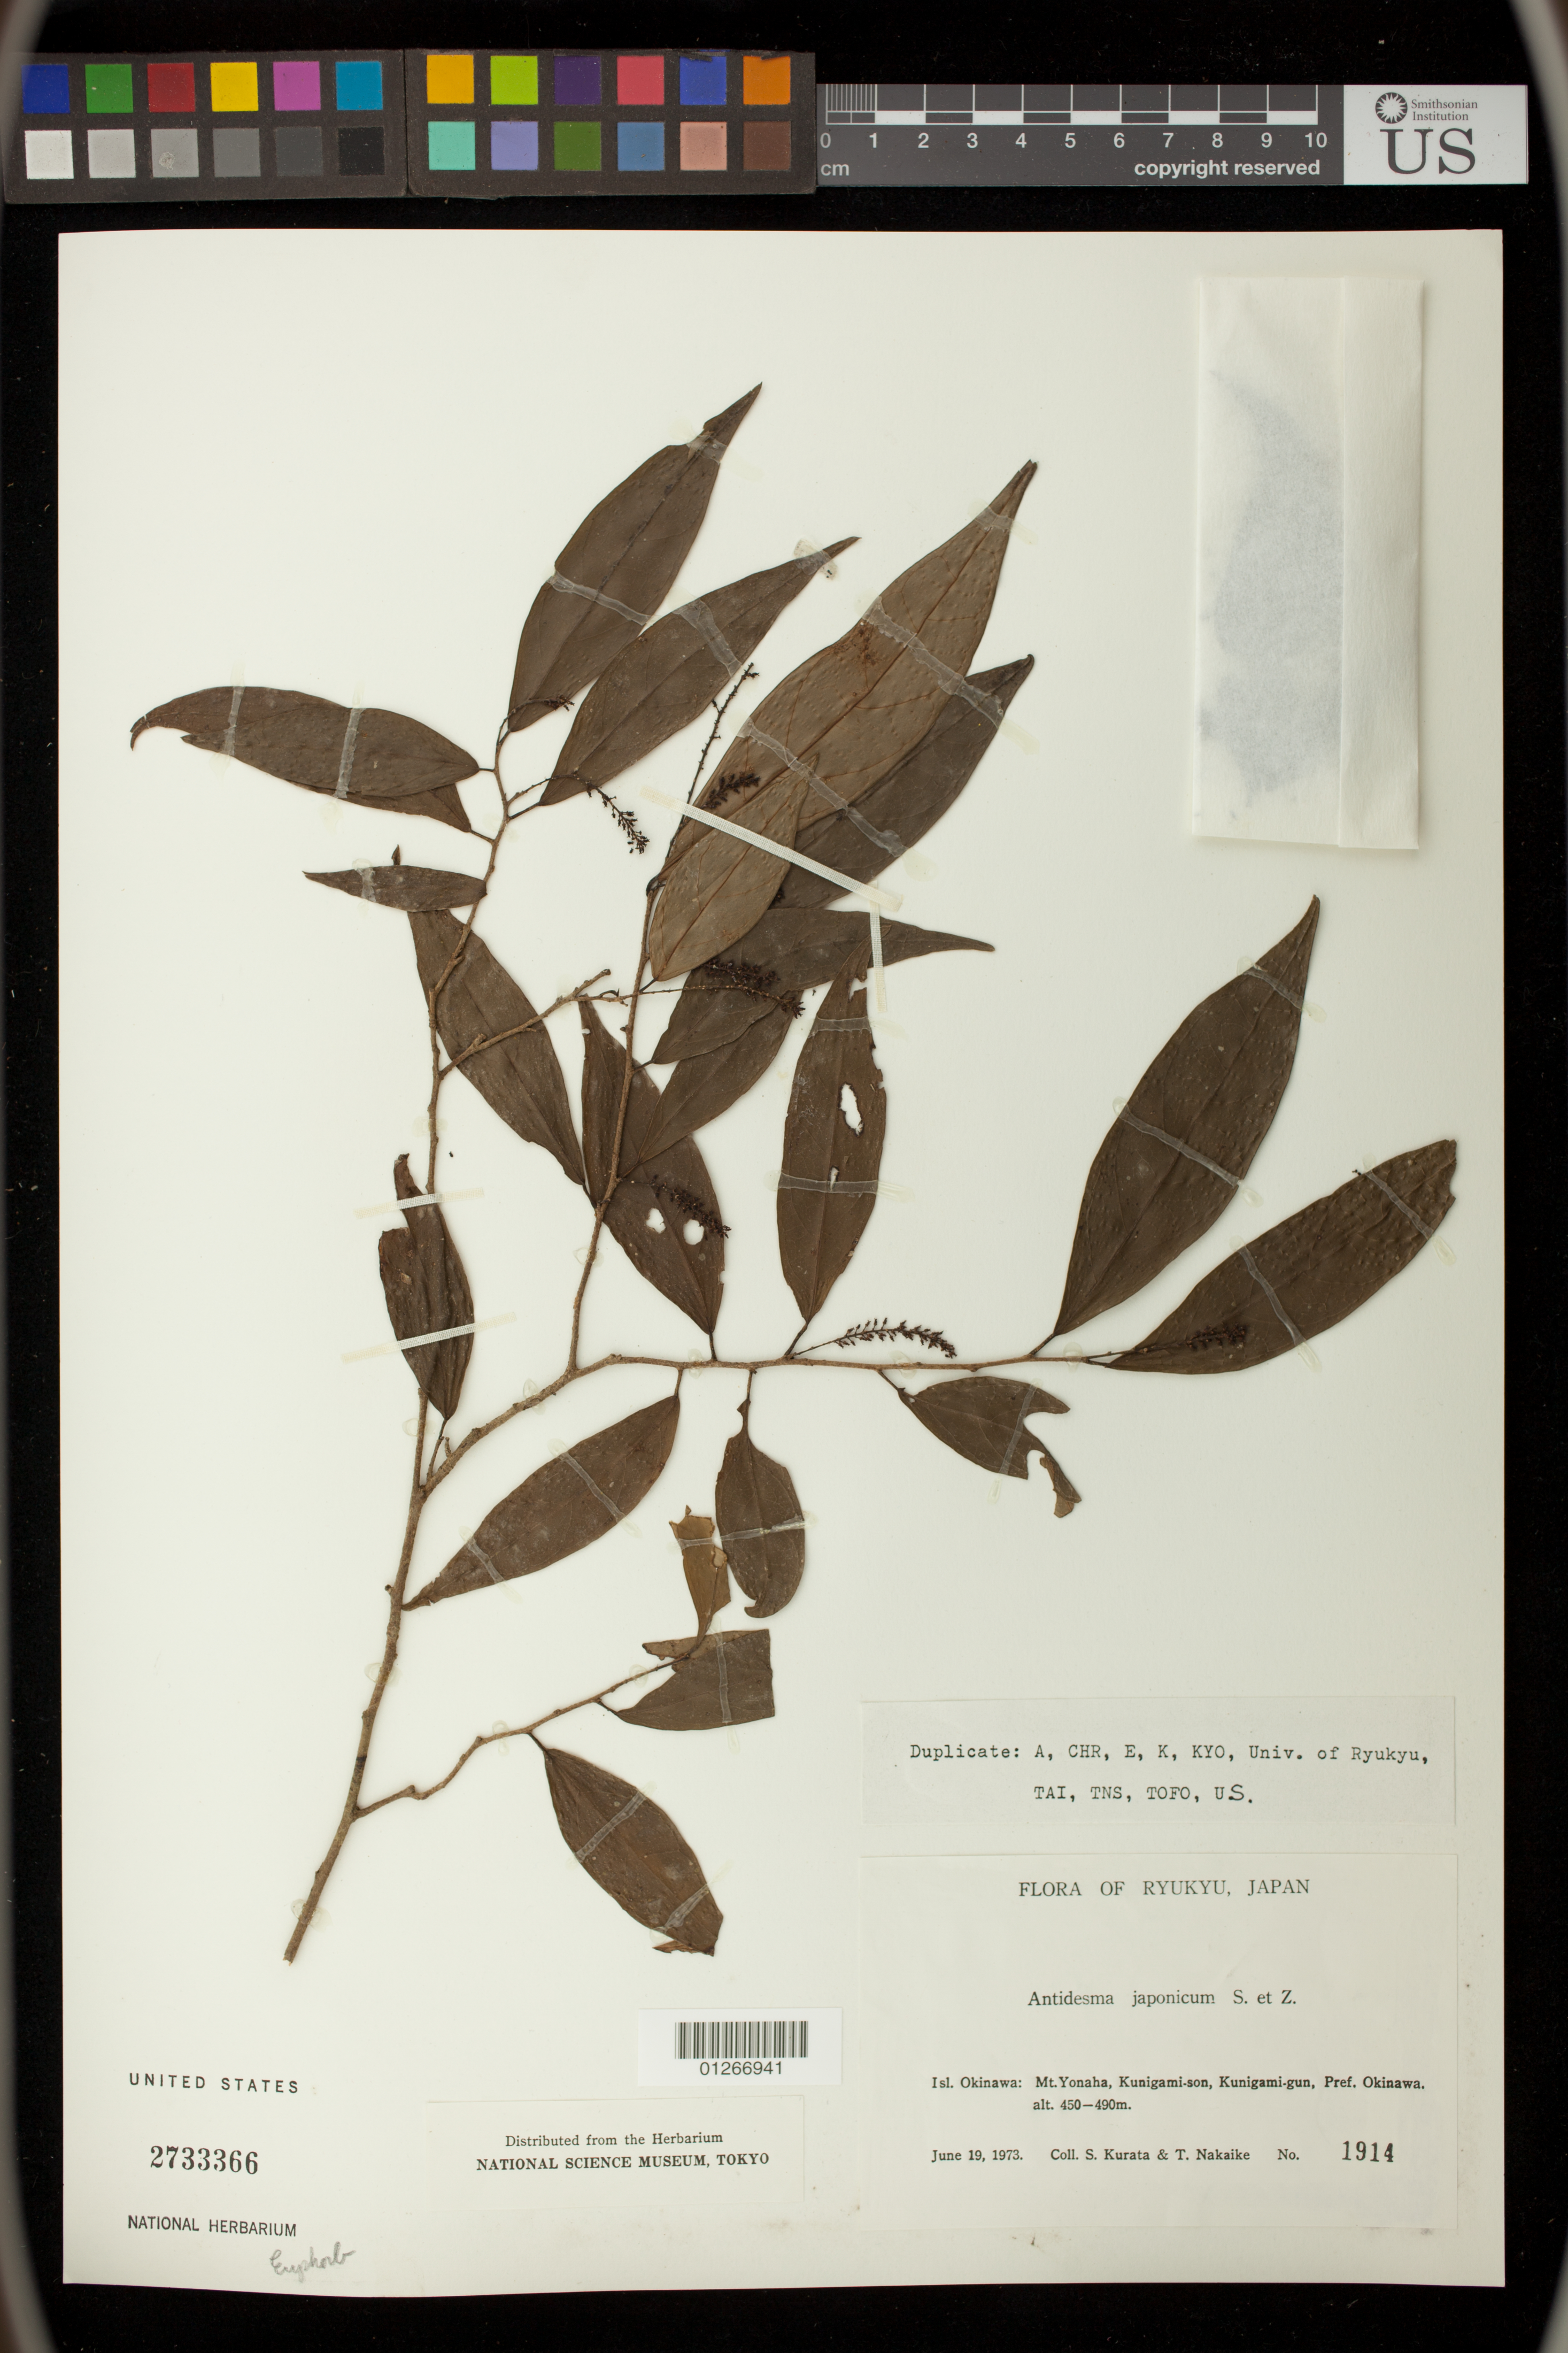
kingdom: Plantae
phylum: Tracheophyta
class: Magnoliopsida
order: Malpighiales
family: Phyllanthaceae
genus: Antidesma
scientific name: Antidesma japonicum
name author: Siebert & Zucc.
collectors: Sh. Kurata & T. Nakaike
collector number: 1914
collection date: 1973-06-19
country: Japan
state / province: Okinawa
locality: Isl. Okinawa: Mt. Yonaha, Kunigami-son, Kunigami-gun, Pref. Okinawa.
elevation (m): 450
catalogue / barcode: US 2733366